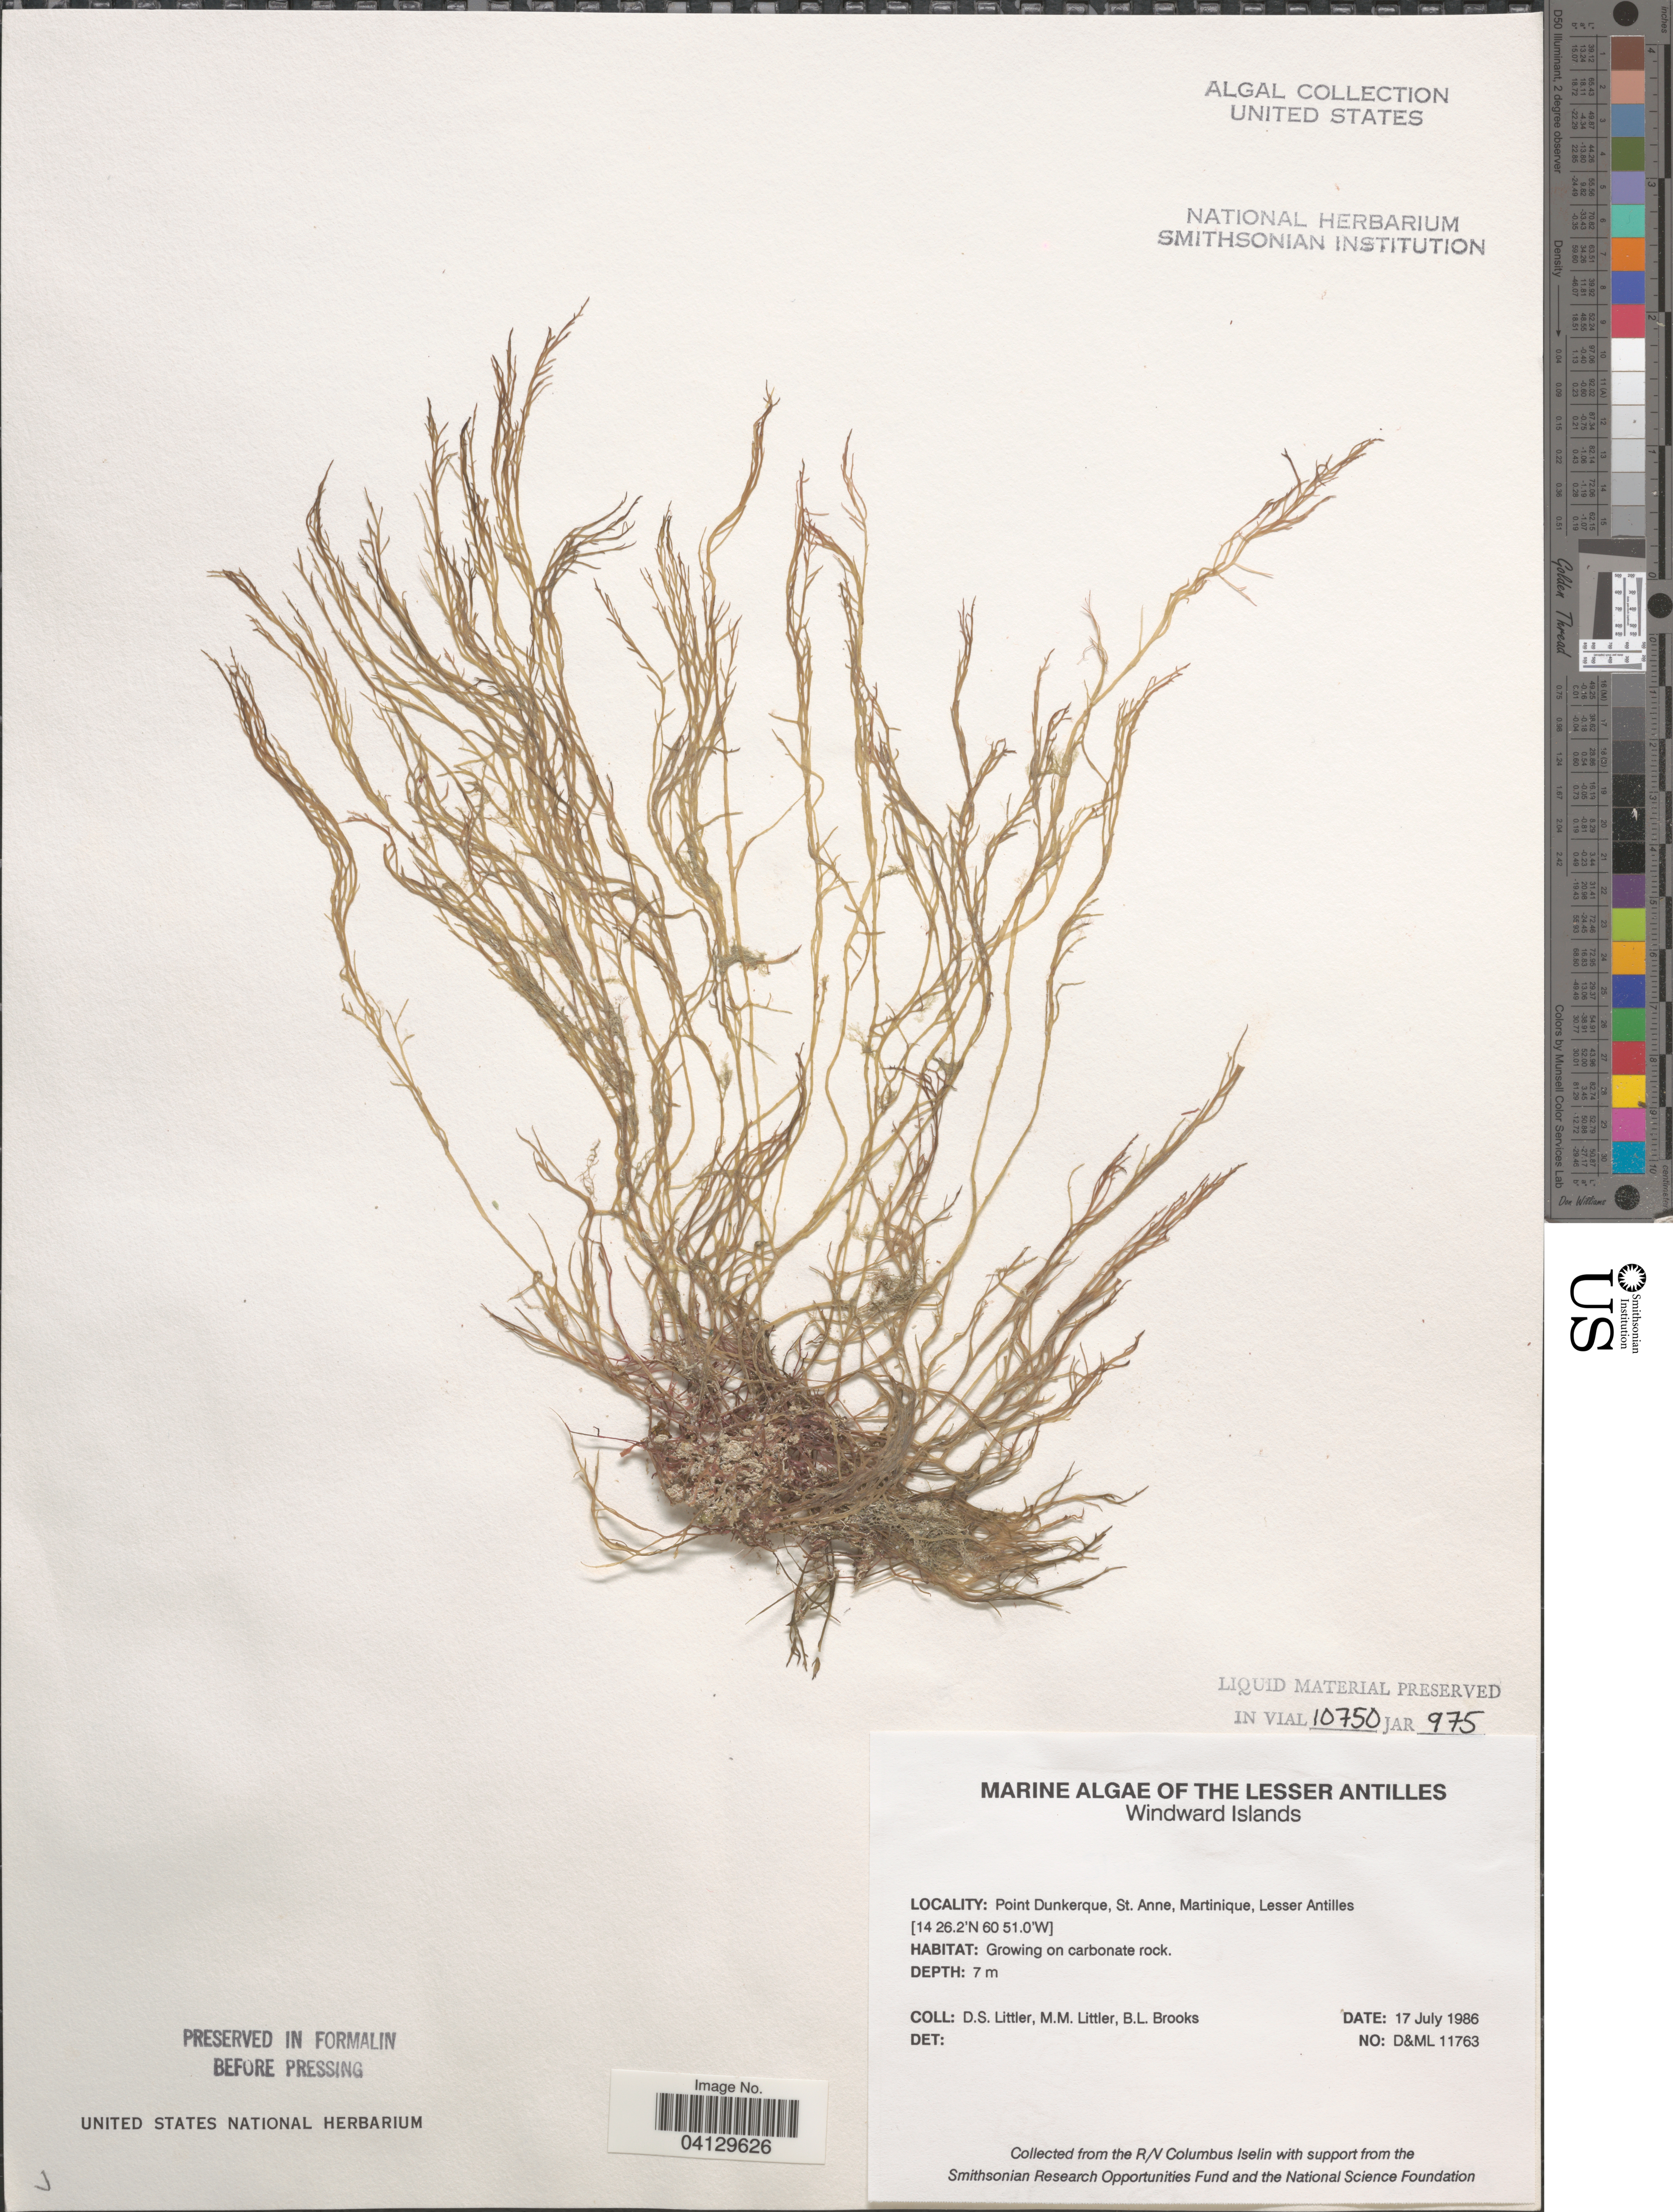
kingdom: Plantae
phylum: Rhodophyta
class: Florideophyceae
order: Corallinales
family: Corallinaceae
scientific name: Crustose Coralline Algae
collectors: D. S. Littler & B. Brooks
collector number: D&ML11763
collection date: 1986-07-17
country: Martinique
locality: The Lesser Antilles. Windward Islands. Point Dunkerque, St. Anne.